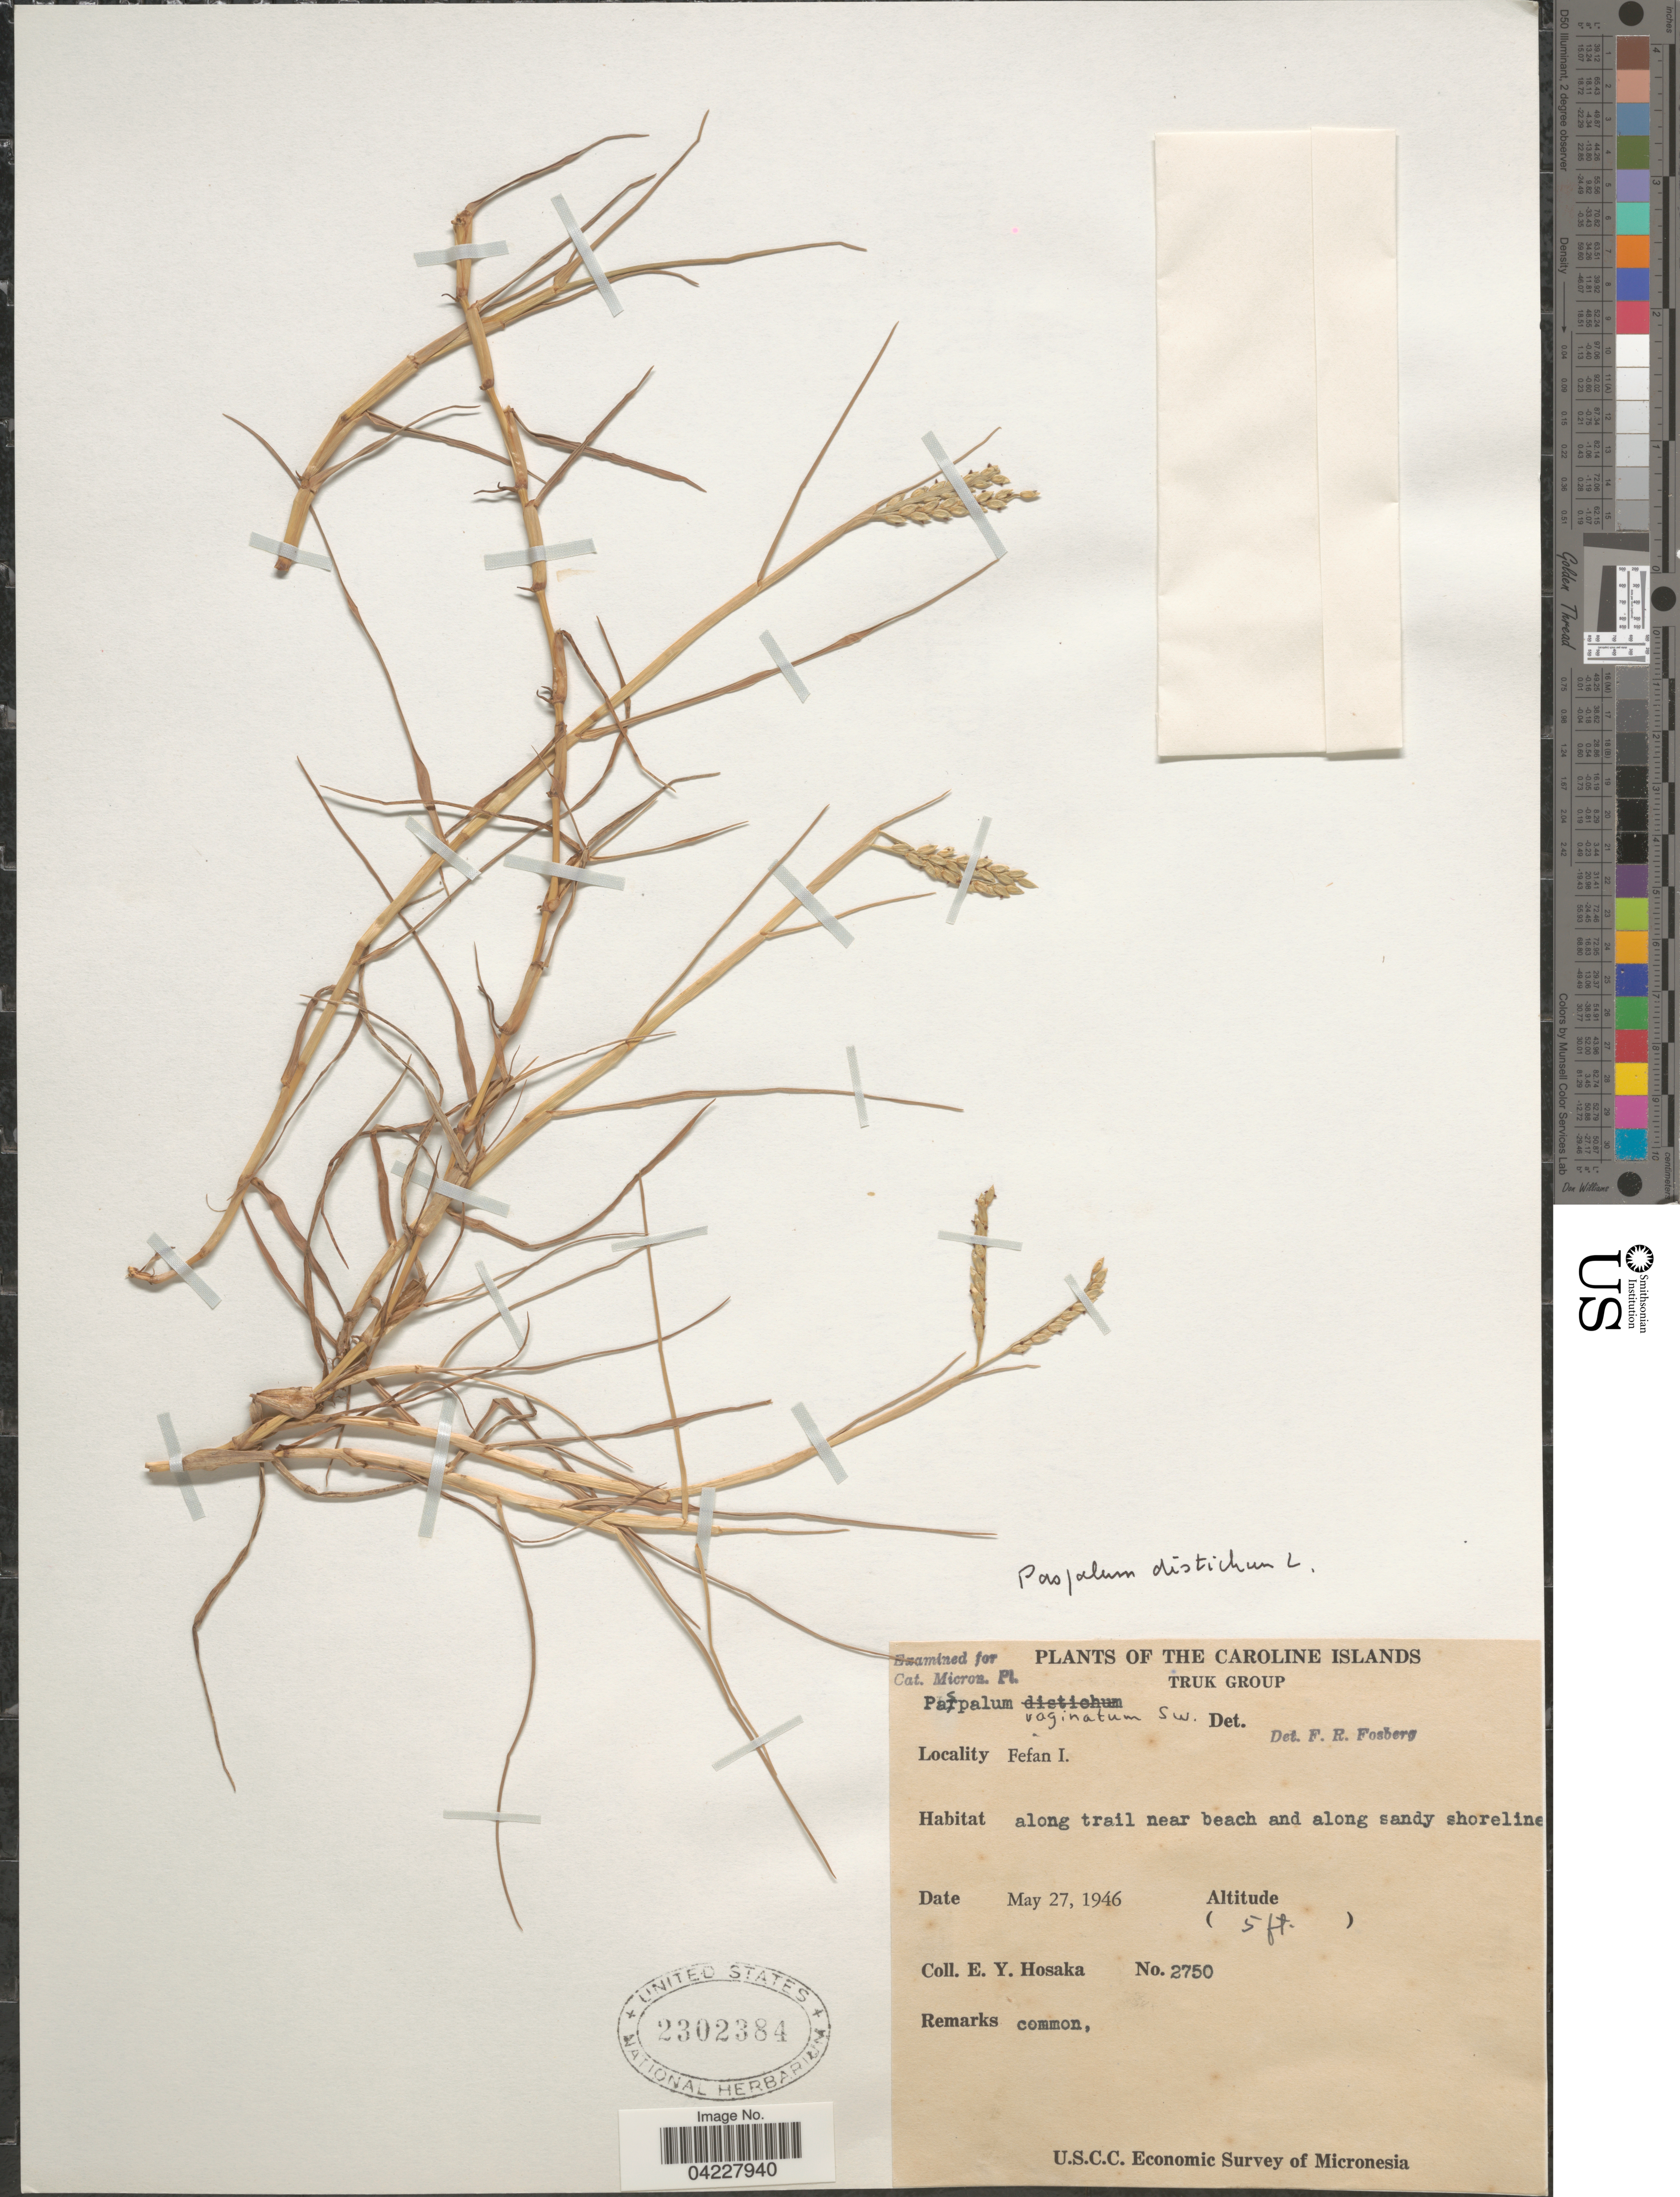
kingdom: Plantae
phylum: Tracheophyta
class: Liliopsida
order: Poales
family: Poaceae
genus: Paspalum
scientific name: Paspalum distichum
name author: L.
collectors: E. Y. Hosaka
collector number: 2750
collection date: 1946-05-27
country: Micronesia, Federated States of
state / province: Truk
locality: The Caroline Islands. Truk Group. Fefan I. Along trail near beach and along sandy shoreline. U.S.C.C. Economic Survey of Micronesia.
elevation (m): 2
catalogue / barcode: US 2302384